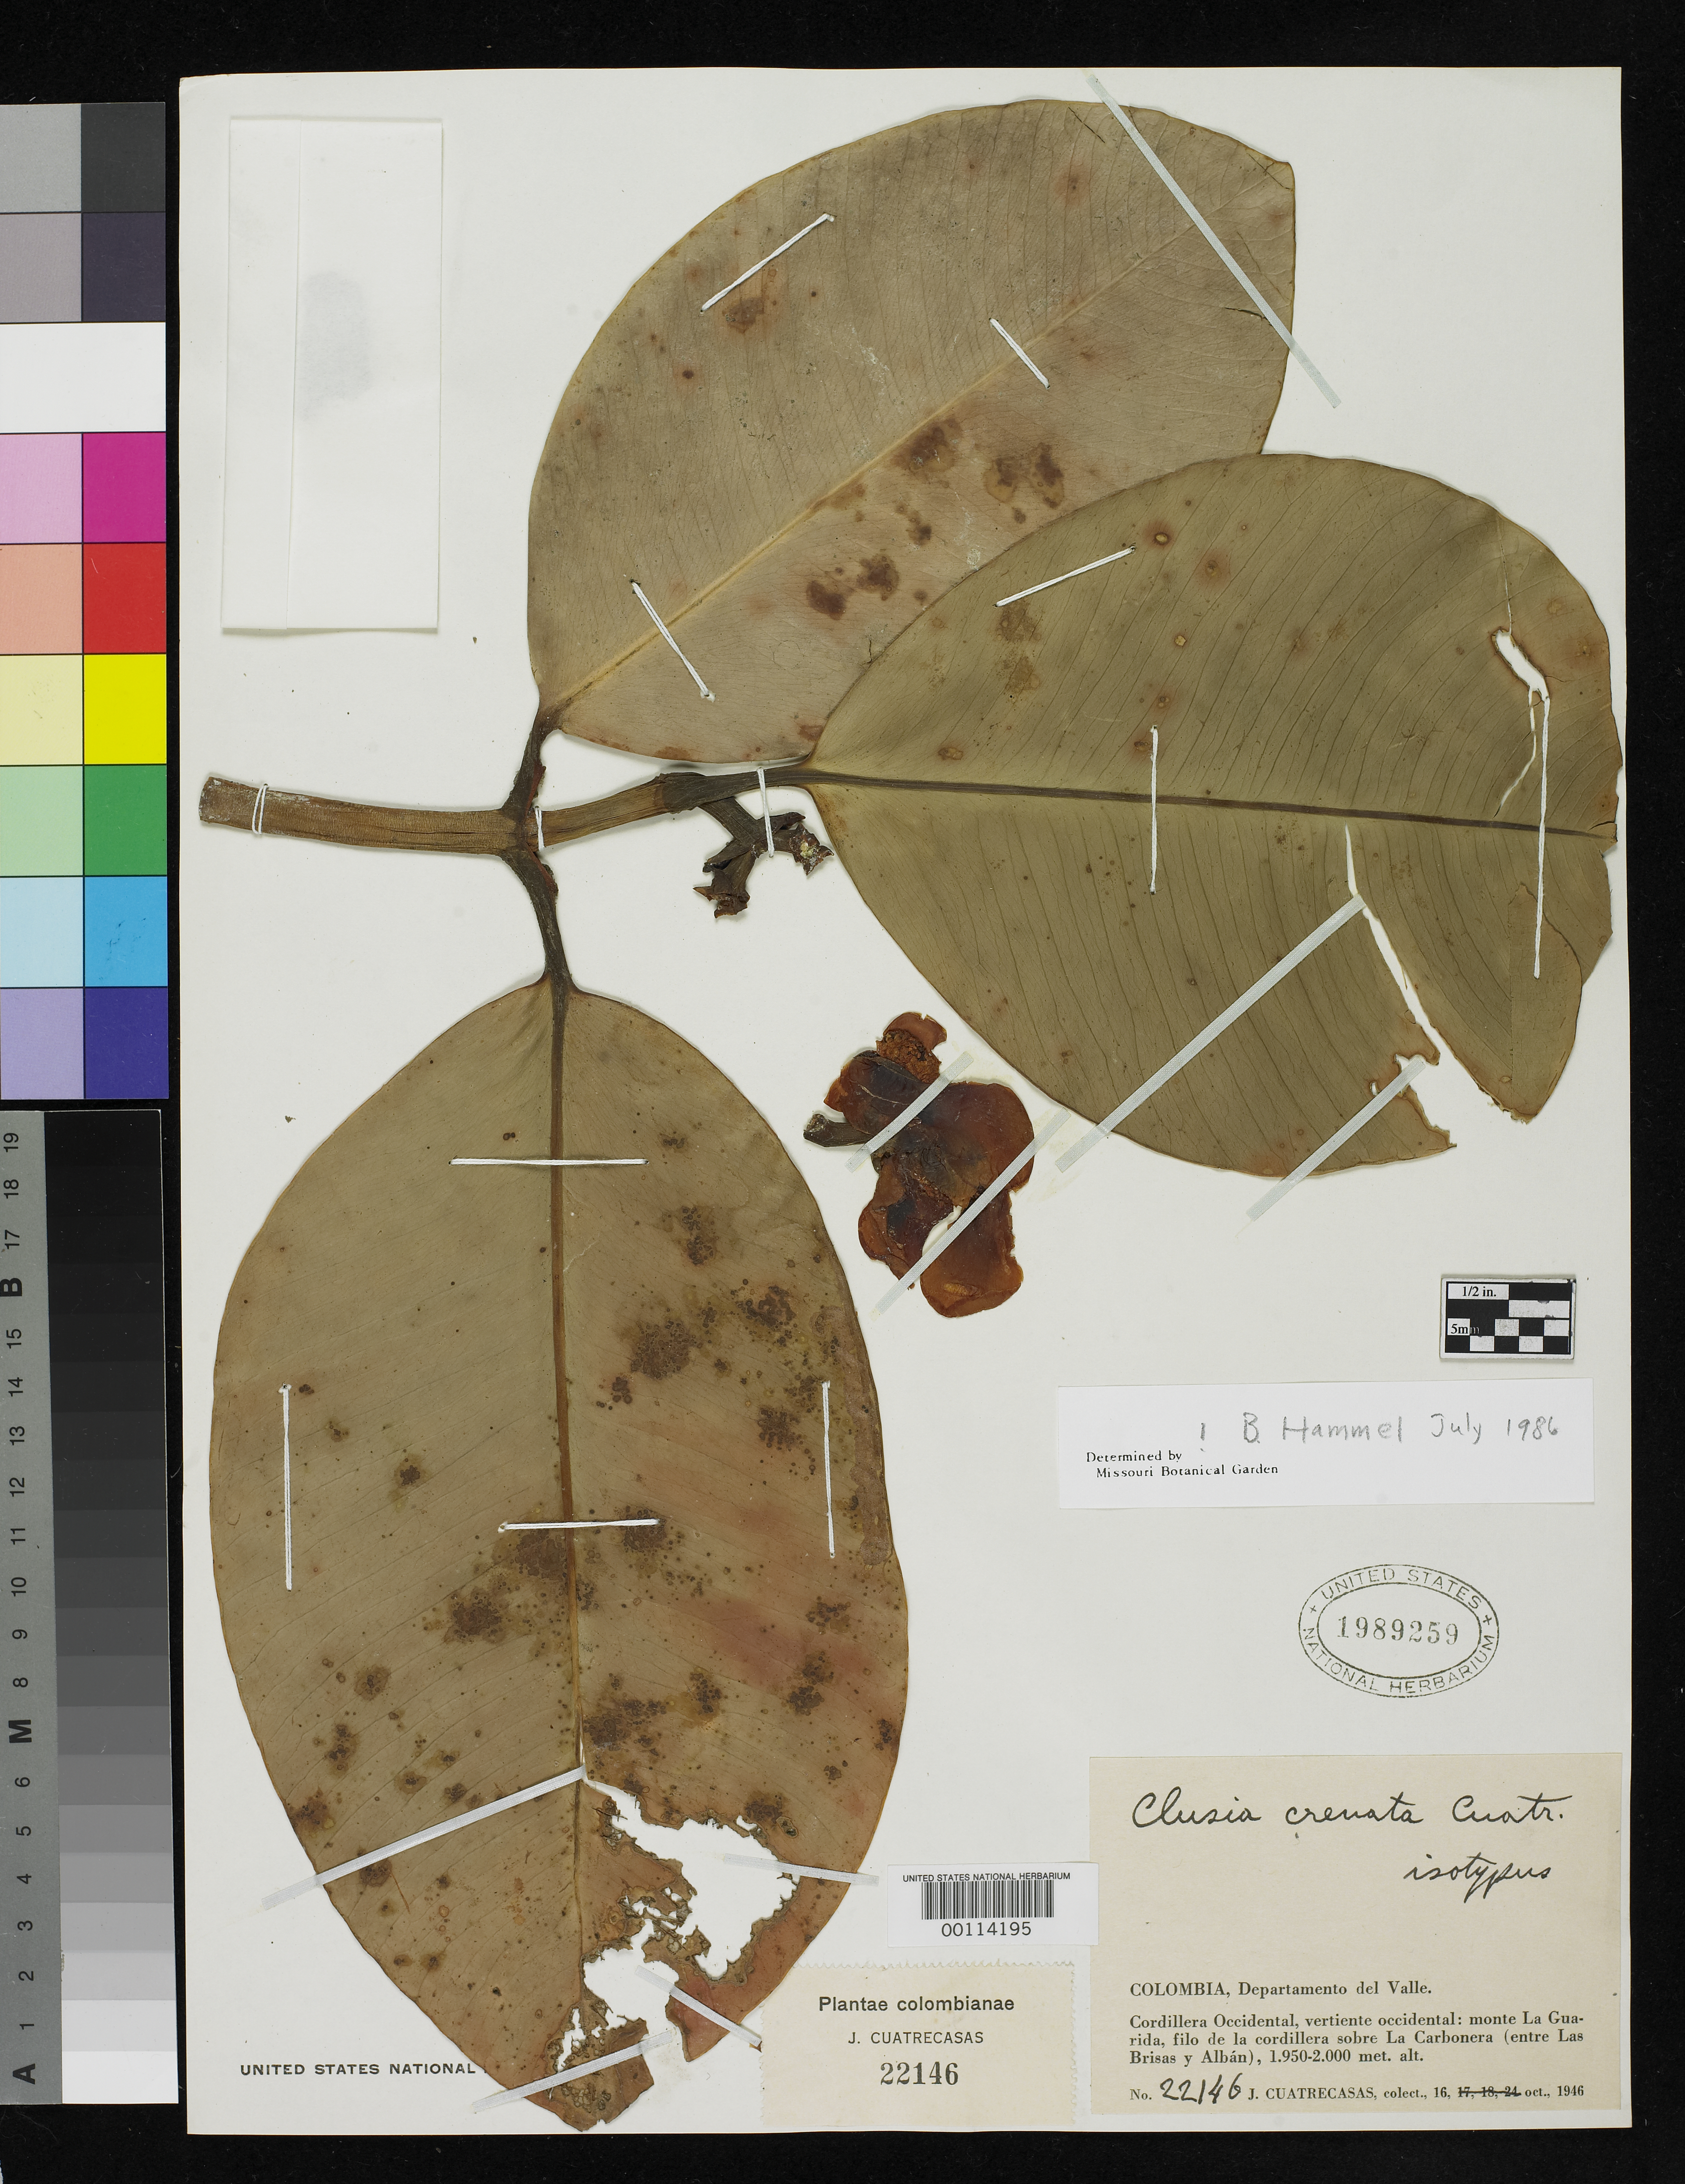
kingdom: Plantae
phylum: Tracheophyta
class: Magnoliopsida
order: Malpighiales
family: Clusiaceae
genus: Clusia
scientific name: Clusia crenata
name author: Cuatrec.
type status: Isotype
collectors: J. Cuatrecasas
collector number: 22146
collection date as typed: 16 Oct 1946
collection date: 1946-10-16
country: Colombia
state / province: Valle del Cauca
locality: Cordillera Occidental.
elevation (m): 1950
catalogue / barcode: US 1989259